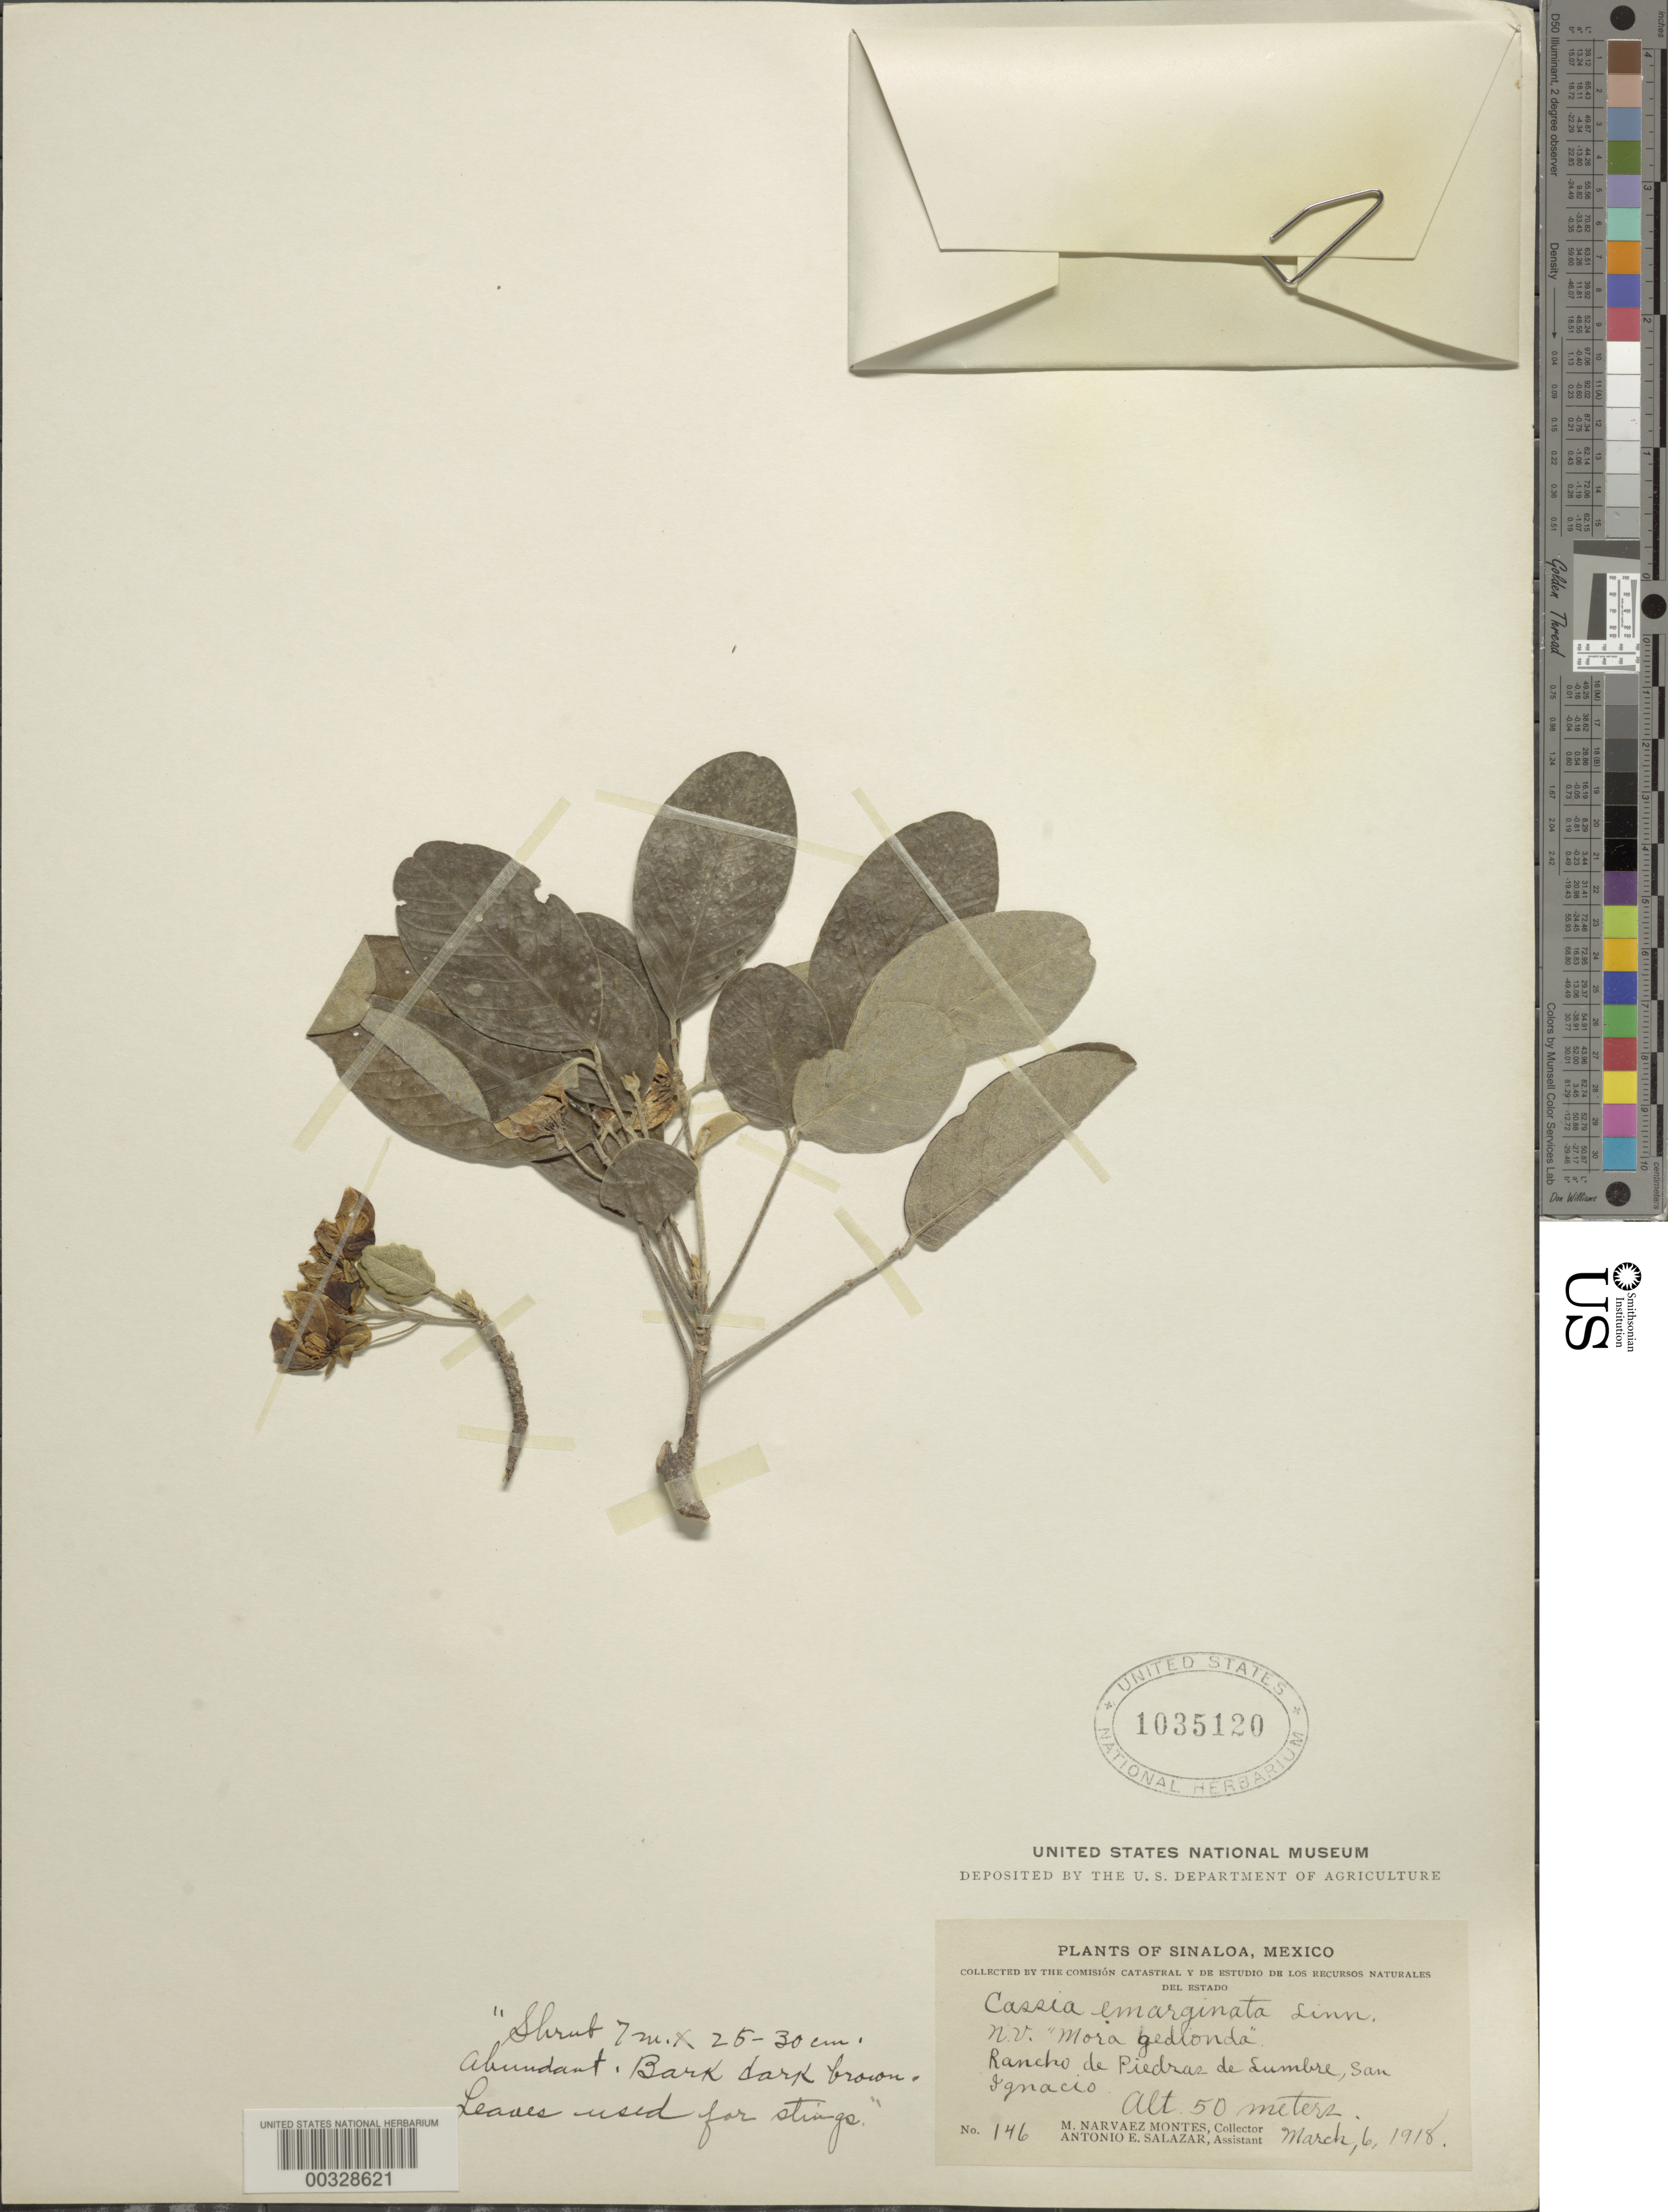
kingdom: Plantae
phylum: Tracheophyta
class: Magnoliopsida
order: Fabales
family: Fabaceae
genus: Senna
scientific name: Senna emarginata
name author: L.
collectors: M. Montes & A. E. Salazar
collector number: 146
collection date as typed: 06 Mar 1918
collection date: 1918-03-06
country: Mexico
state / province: Sinaloa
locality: Rancho de piedras de lumbre, San Ignacio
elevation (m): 50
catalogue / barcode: US 1035120